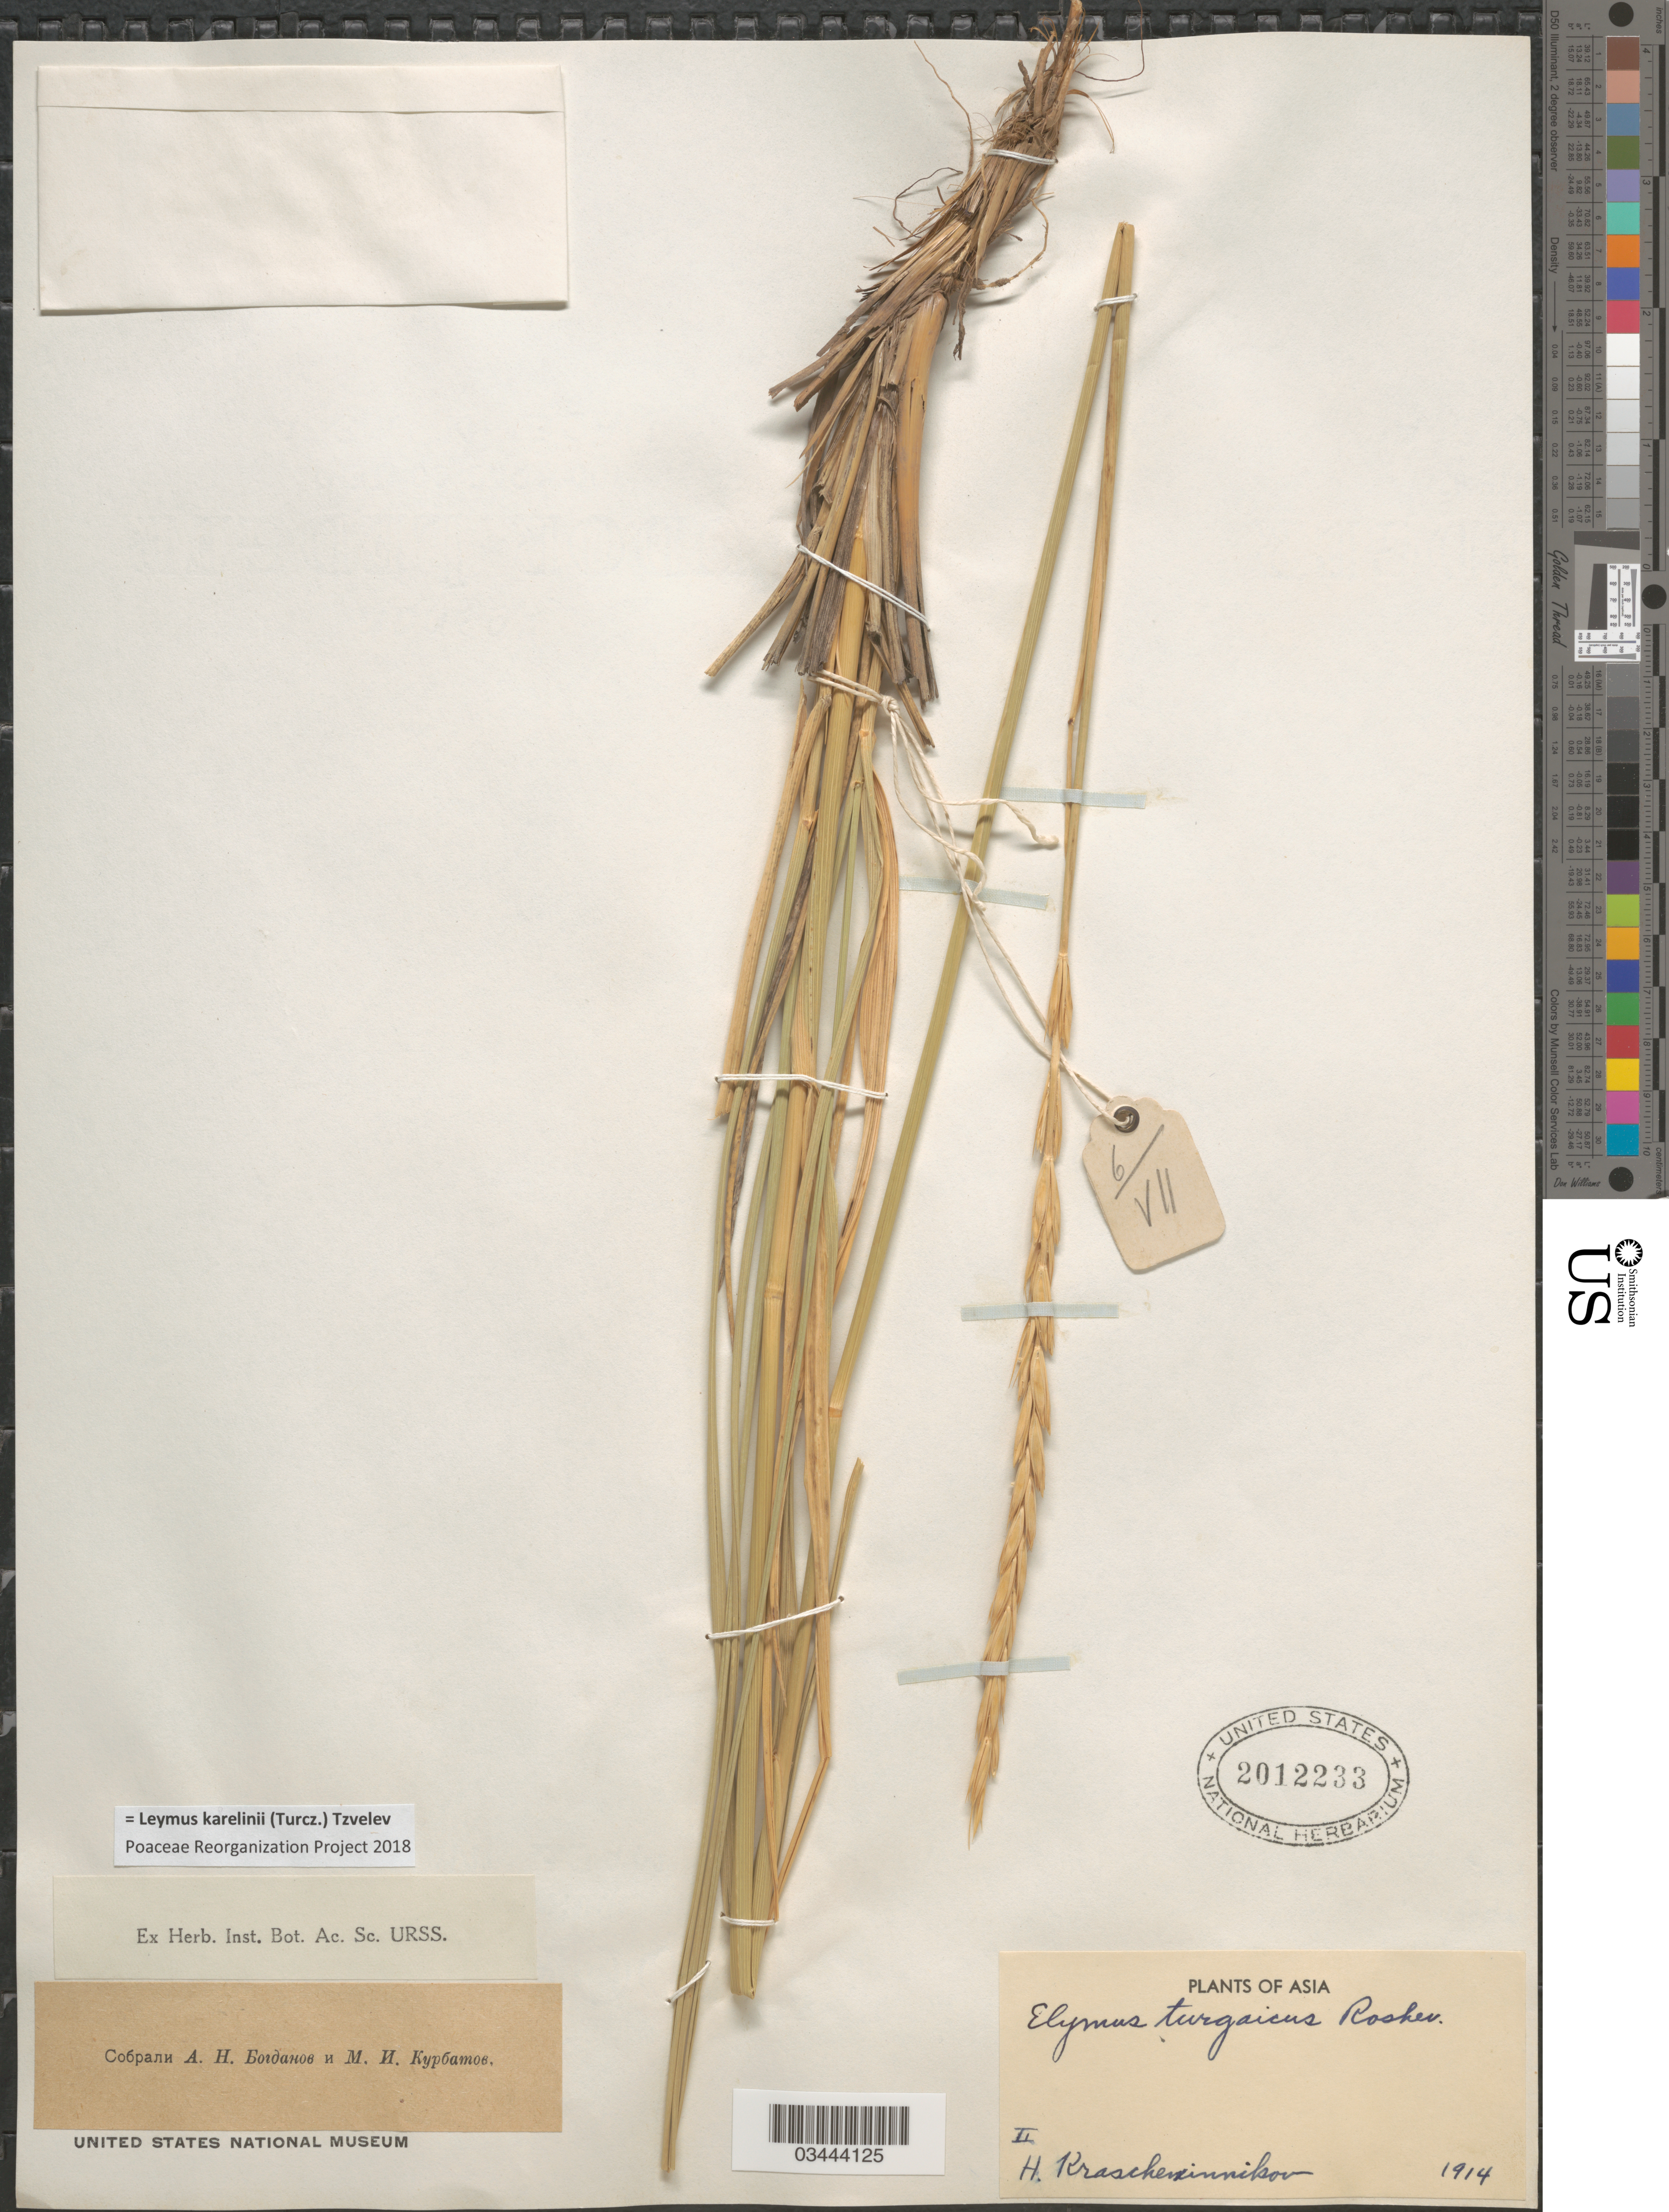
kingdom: Plantae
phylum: Tracheophyta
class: Liliopsida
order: Poales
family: Poaceae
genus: Leymus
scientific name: Leymus karelinii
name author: (Turcz.) Tzvelev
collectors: H. Krascheninnikov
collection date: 1914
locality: Plants of Asia.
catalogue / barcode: US 2012233